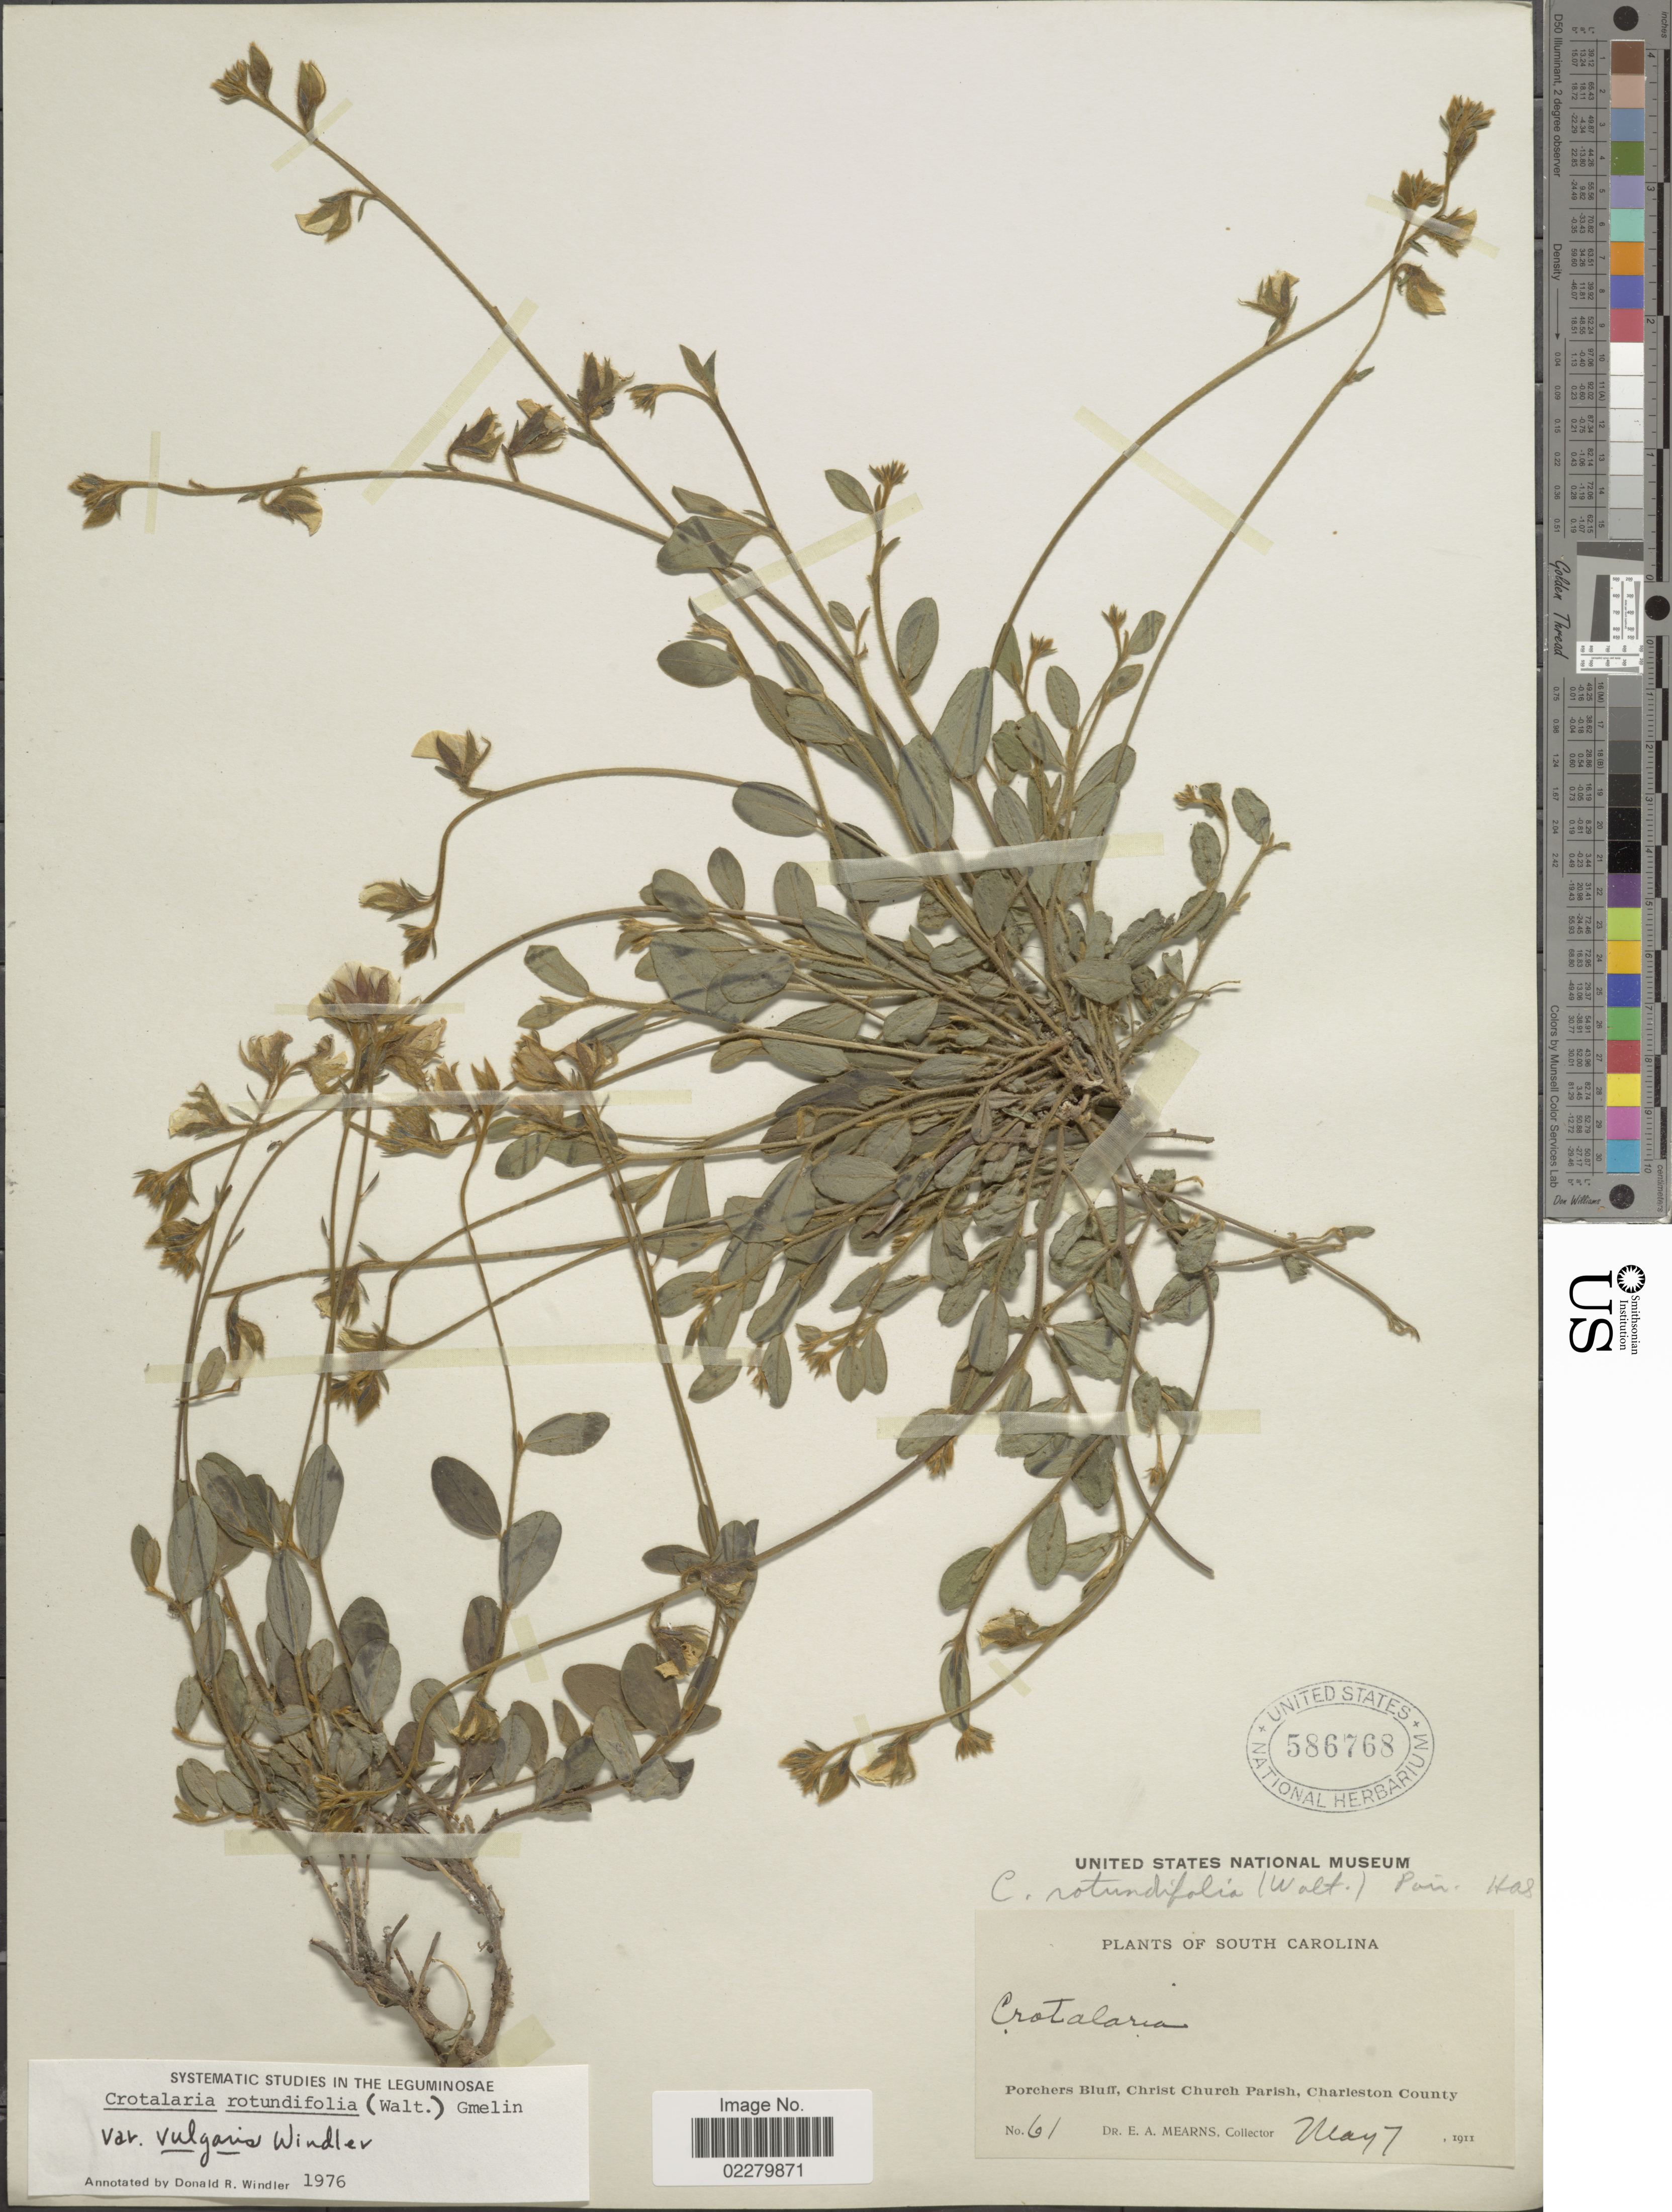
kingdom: Plantae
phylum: Tracheophyta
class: Magnoliopsida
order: Fabales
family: Fabaceae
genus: Crotalaria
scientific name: Crotalaria rotundifolia var. vulgaris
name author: Windler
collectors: E. A. Mearns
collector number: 61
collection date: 1911-05-07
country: United States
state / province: South Carolina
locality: Porchers Bluff, Christ Church Parish, Charleston County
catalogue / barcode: US 586768